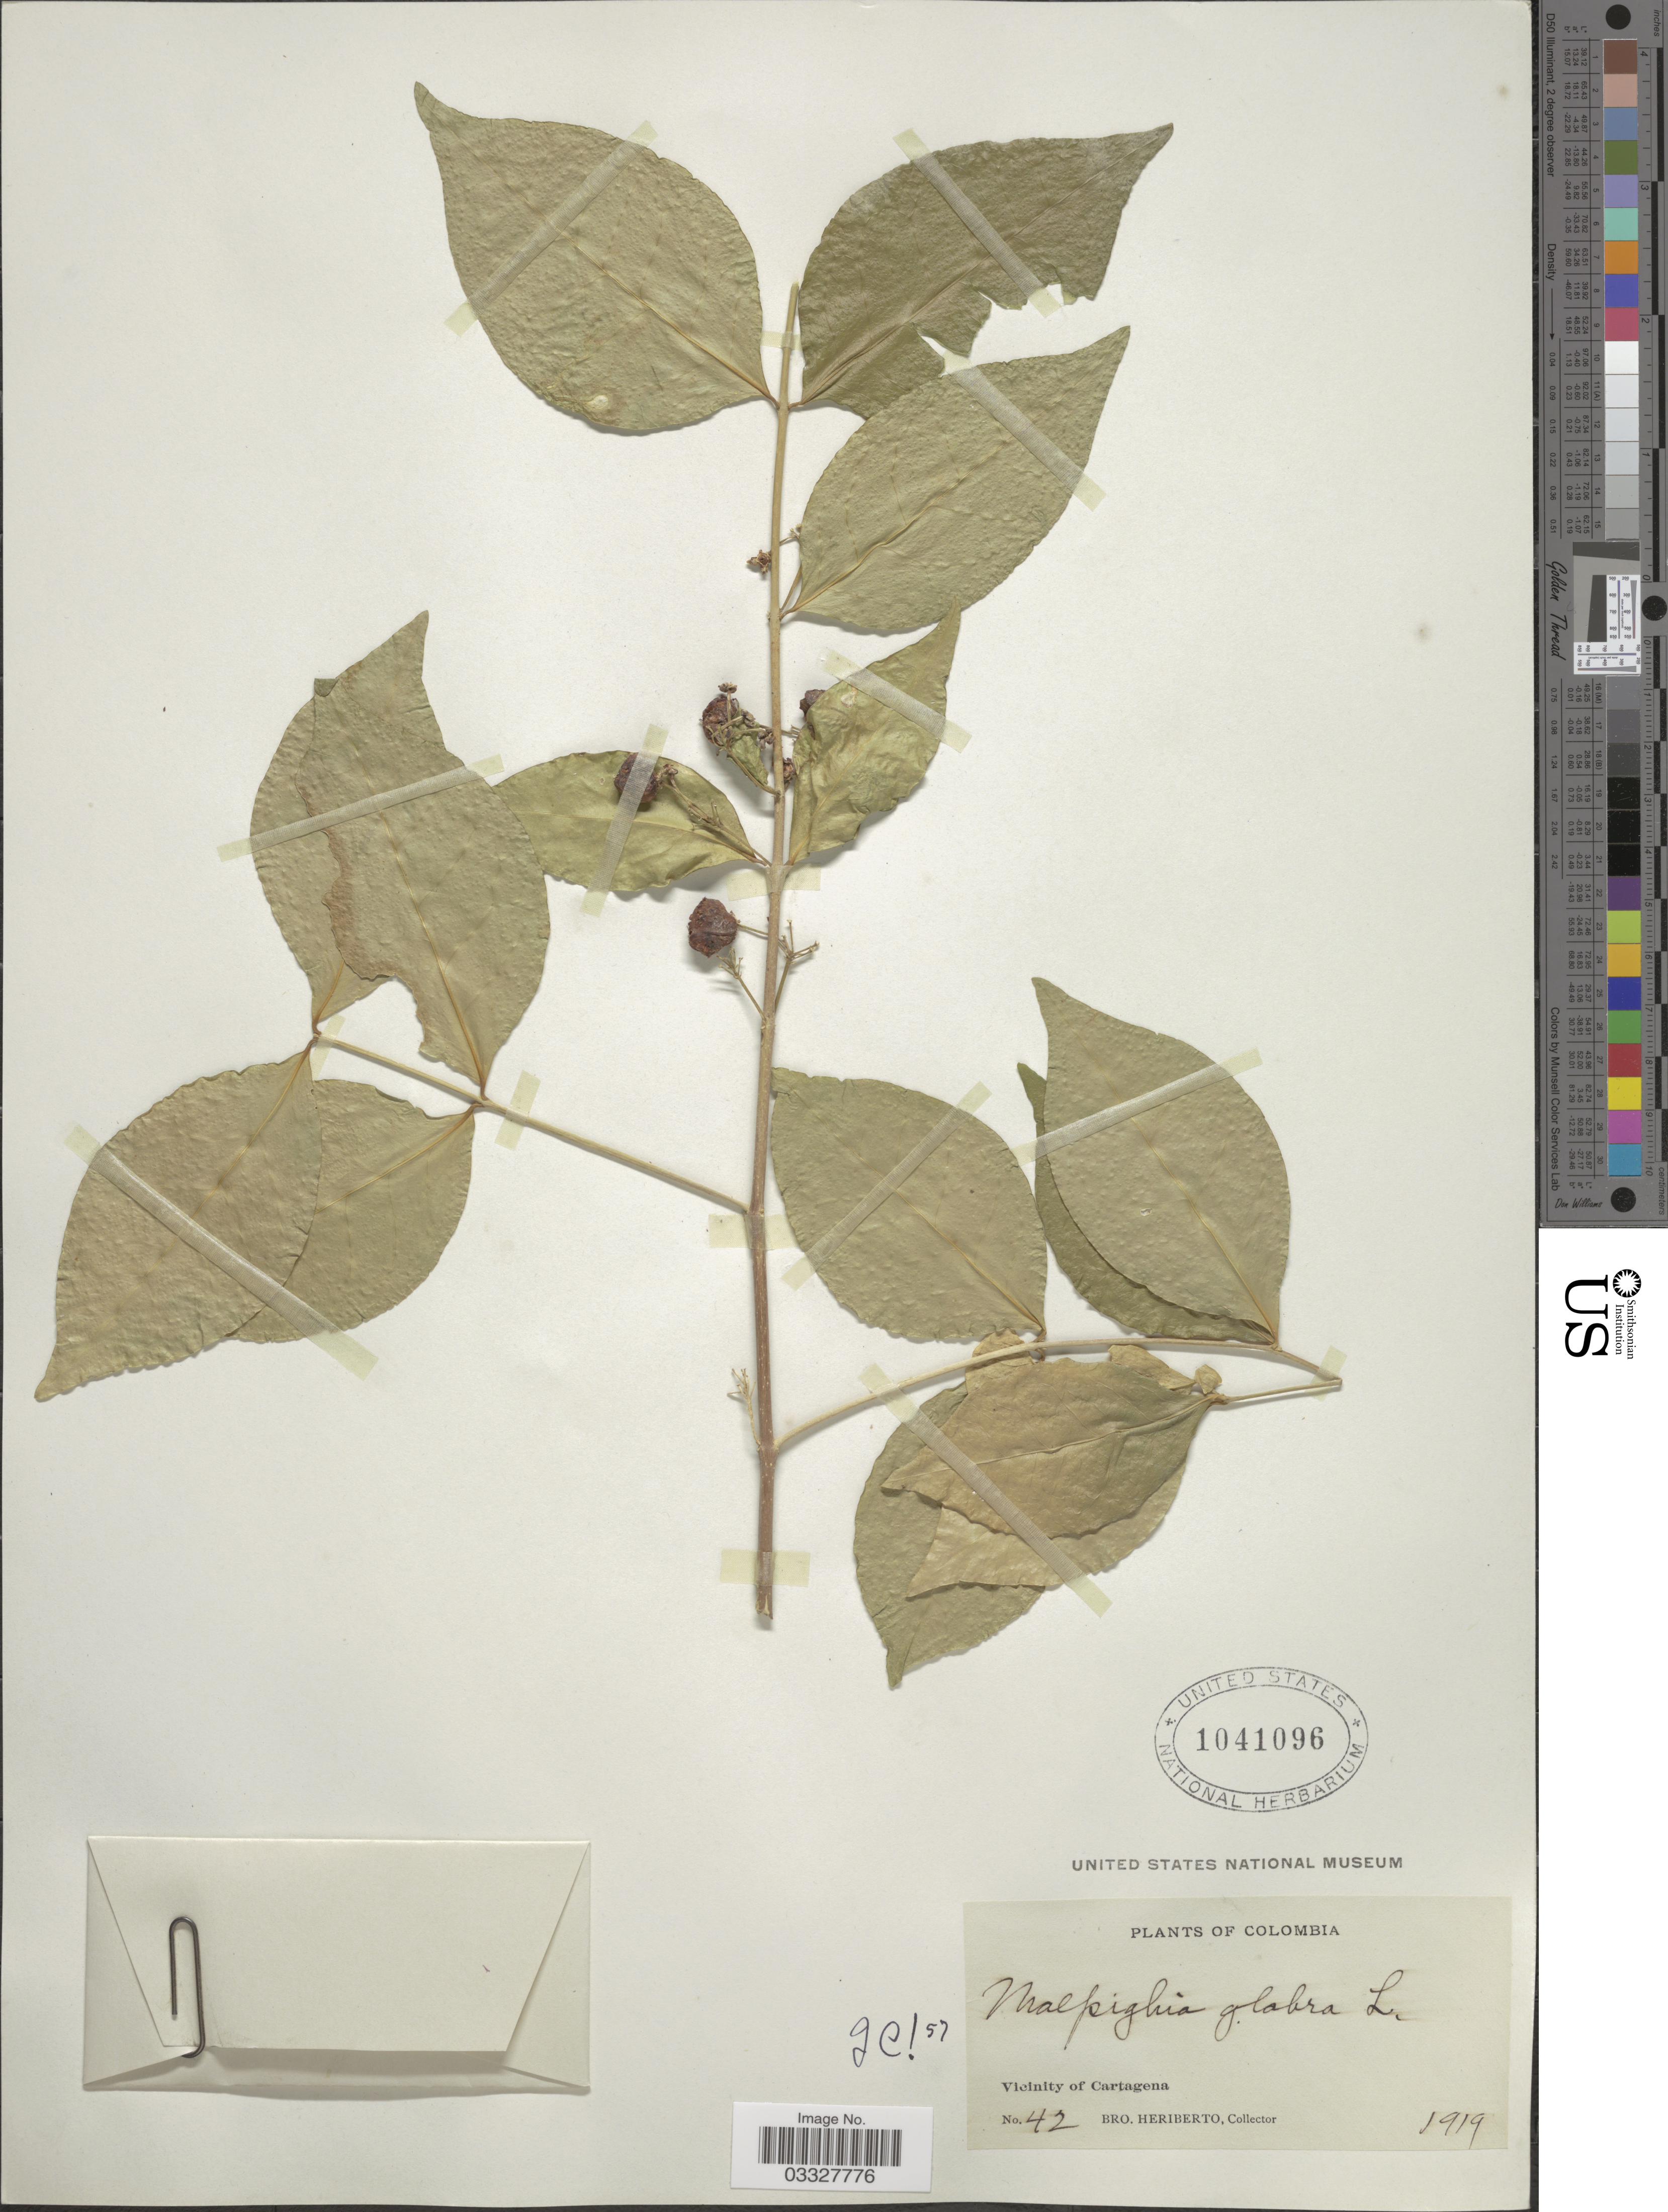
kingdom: Plantae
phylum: Tracheophyta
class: Magnoliopsida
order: Malpighiales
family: Malpighiaceae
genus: Malpighia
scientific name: Malpighia glabra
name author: L.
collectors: B. Heriberto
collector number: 42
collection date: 1919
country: Colombia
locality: Vicinity of Cartagena.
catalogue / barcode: US 1041096